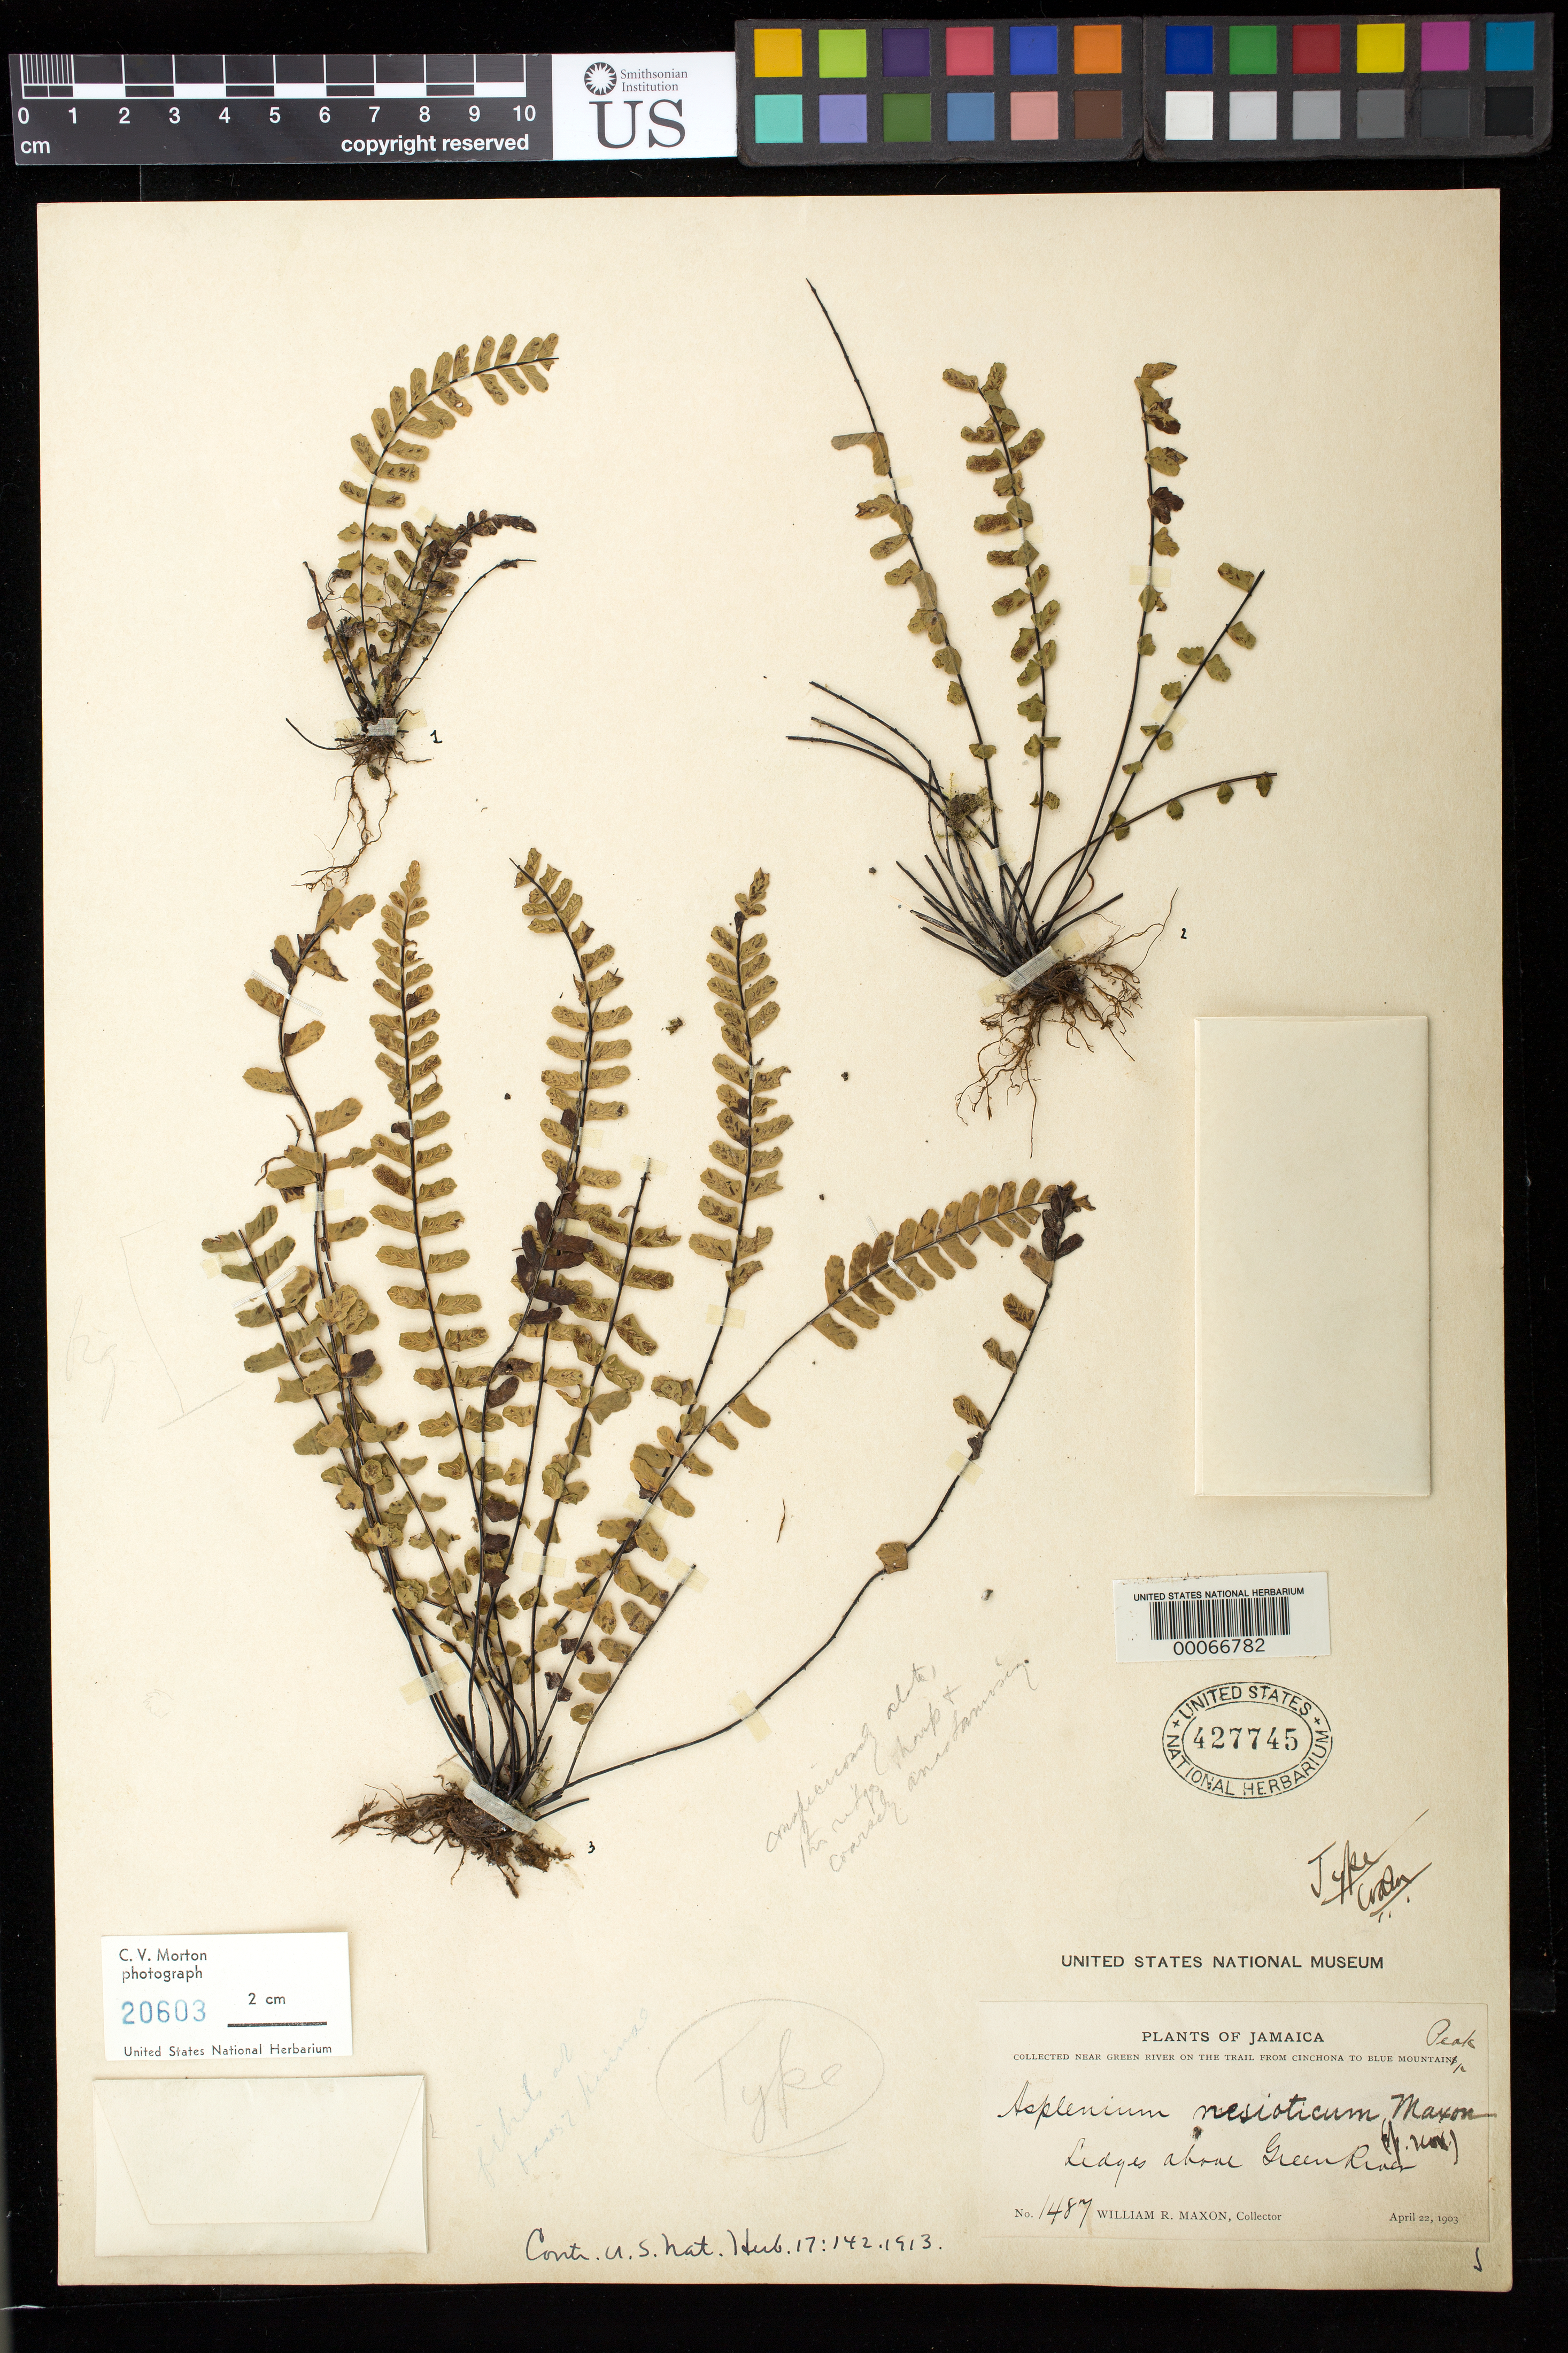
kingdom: Plantae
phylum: Tracheophyta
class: Polypodiopsida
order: Polypodiales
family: Aspleniaceae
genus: Asplenium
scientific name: Asplenium nesioticum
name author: Maxon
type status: Holotype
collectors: W. R. Maxon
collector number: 1487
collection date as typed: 22 Apr 1903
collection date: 1903-04-22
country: Jamaica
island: Greater Antilles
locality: Near Green River on trail from Chinchona to Blue Mountains.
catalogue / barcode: US 427745